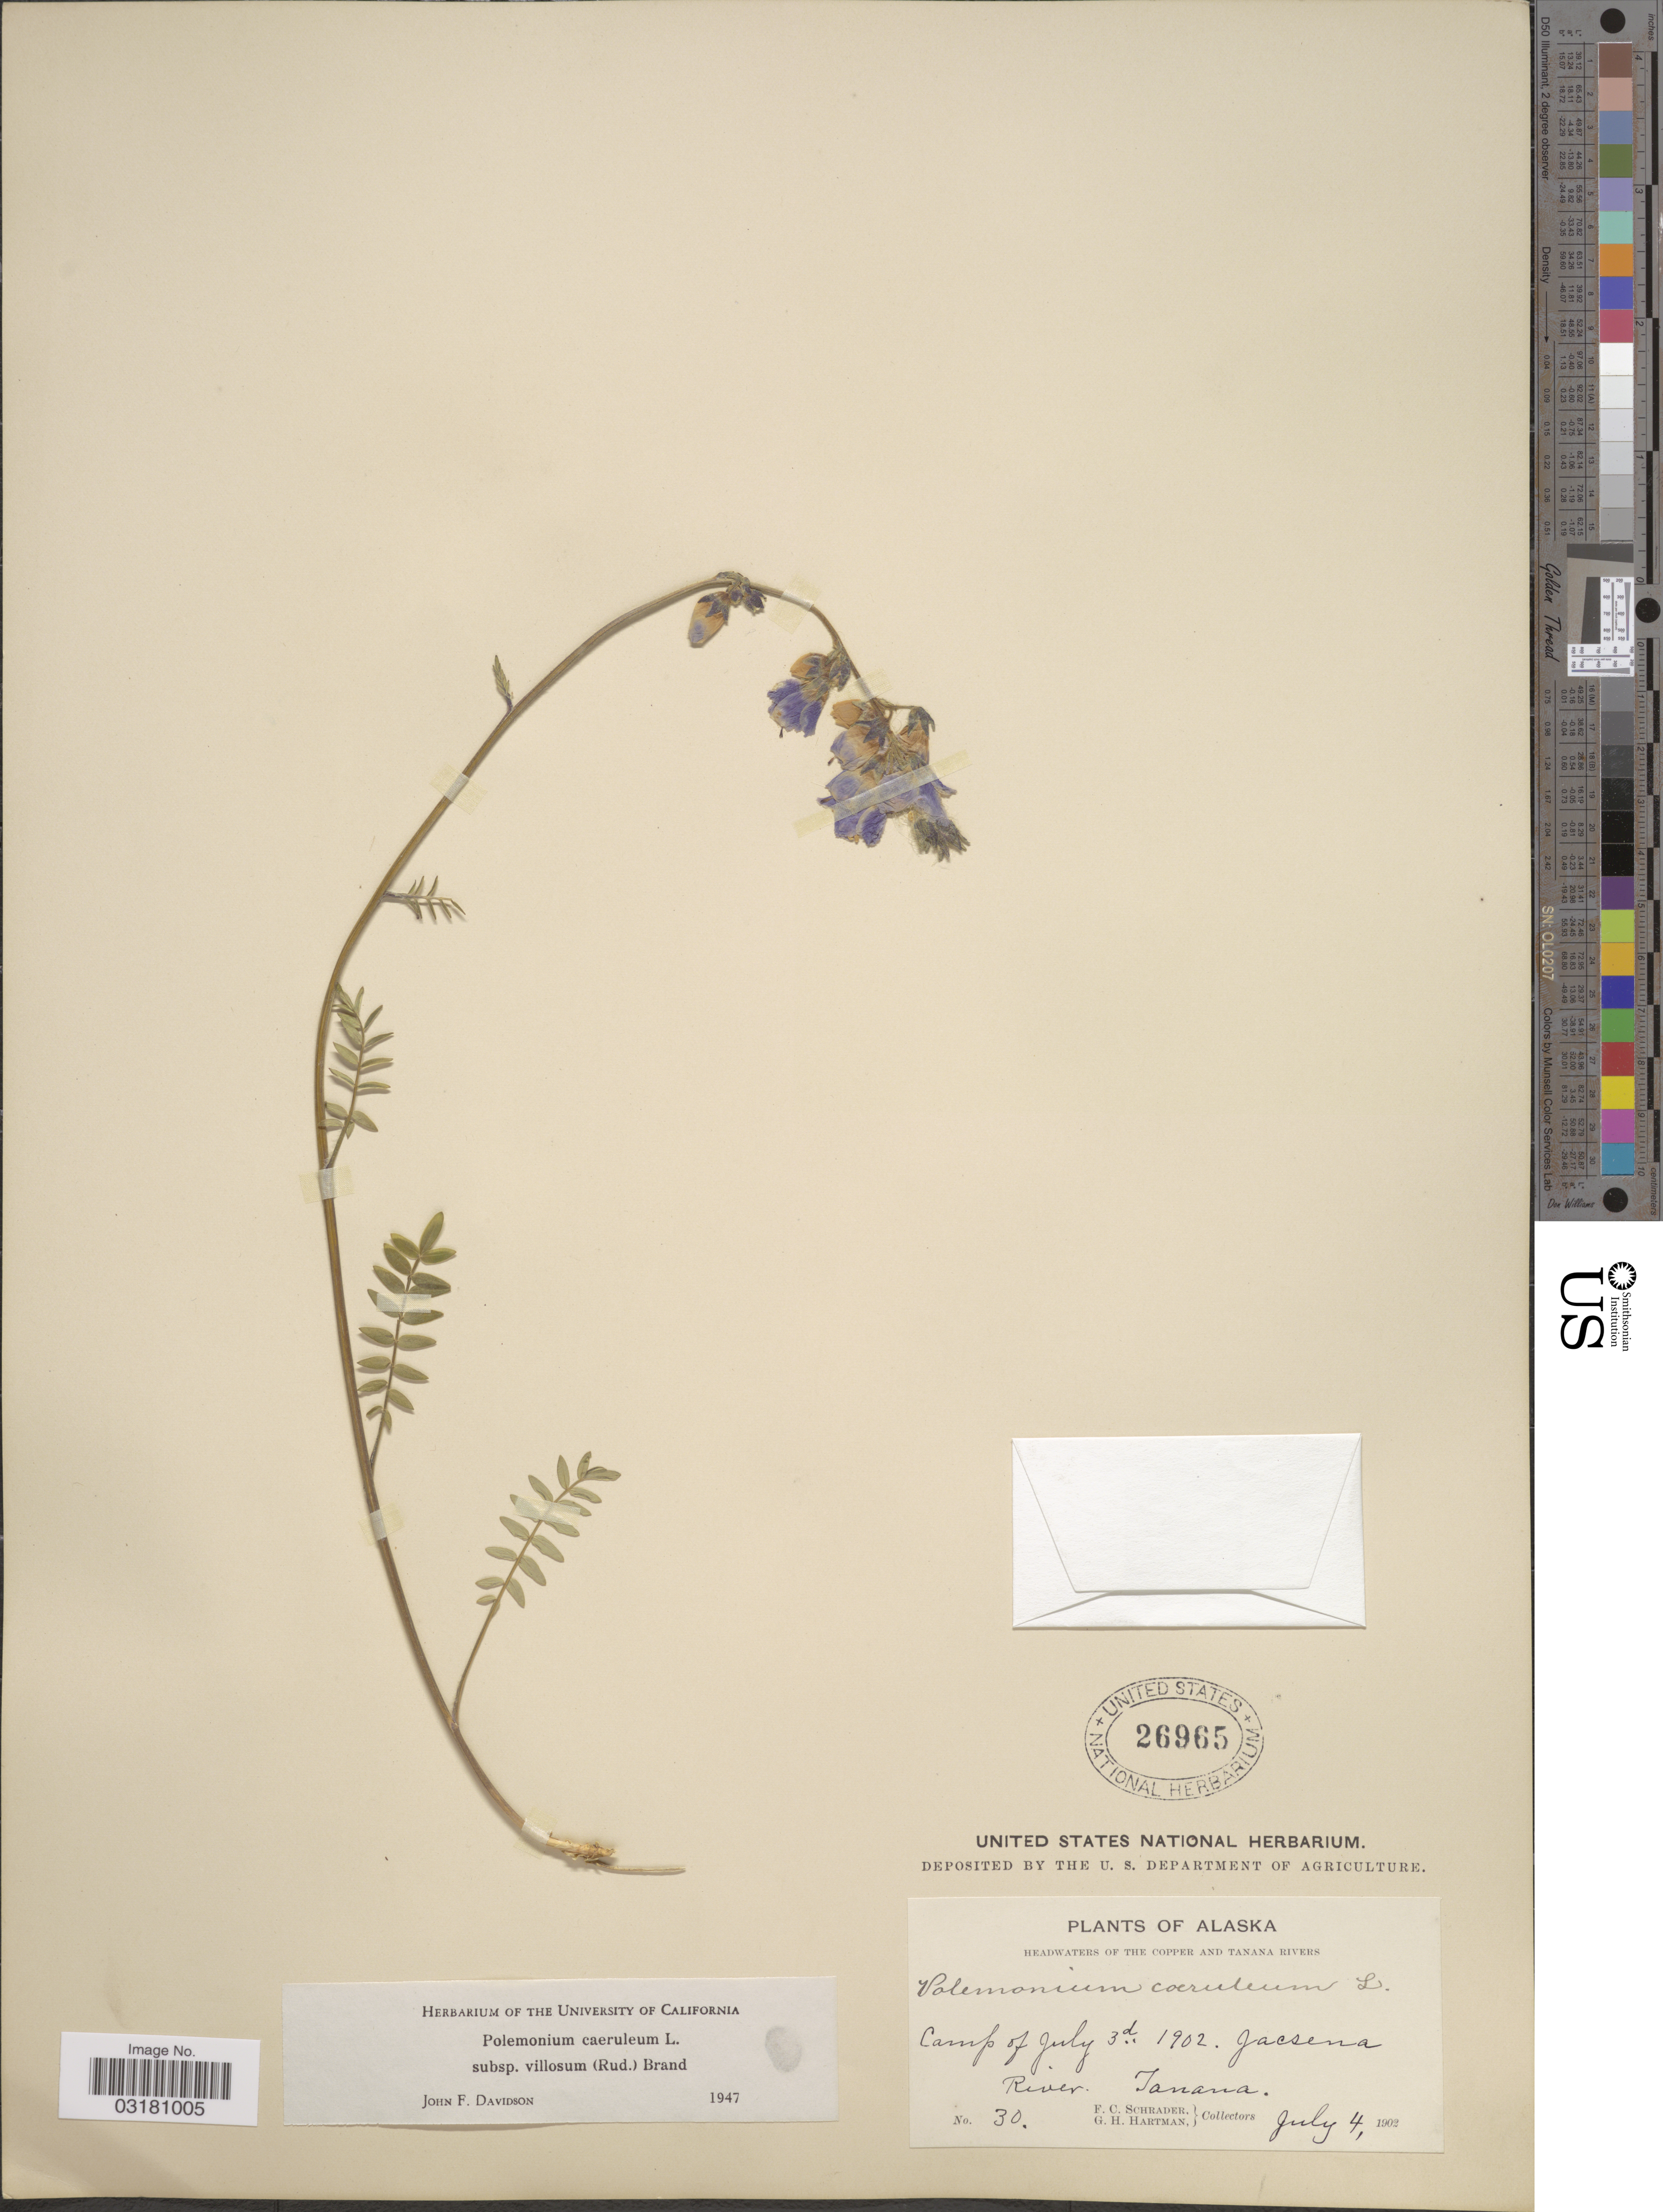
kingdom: Plantae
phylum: Tracheophyta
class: Magnoliopsida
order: Ericales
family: Polemoniaceae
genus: Polemonium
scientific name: Polemonium caeruleum subsp. villosum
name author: (Rudolph ex Georgi) Brand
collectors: F. C. Schrader & G. H. Hartman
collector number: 30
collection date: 1902-07-04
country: United States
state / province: Alaska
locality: Headwaters of the Copper and Tanana Rivers. Camp of July 3d 1902. Jacsena River. Tanana.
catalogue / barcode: US 26965